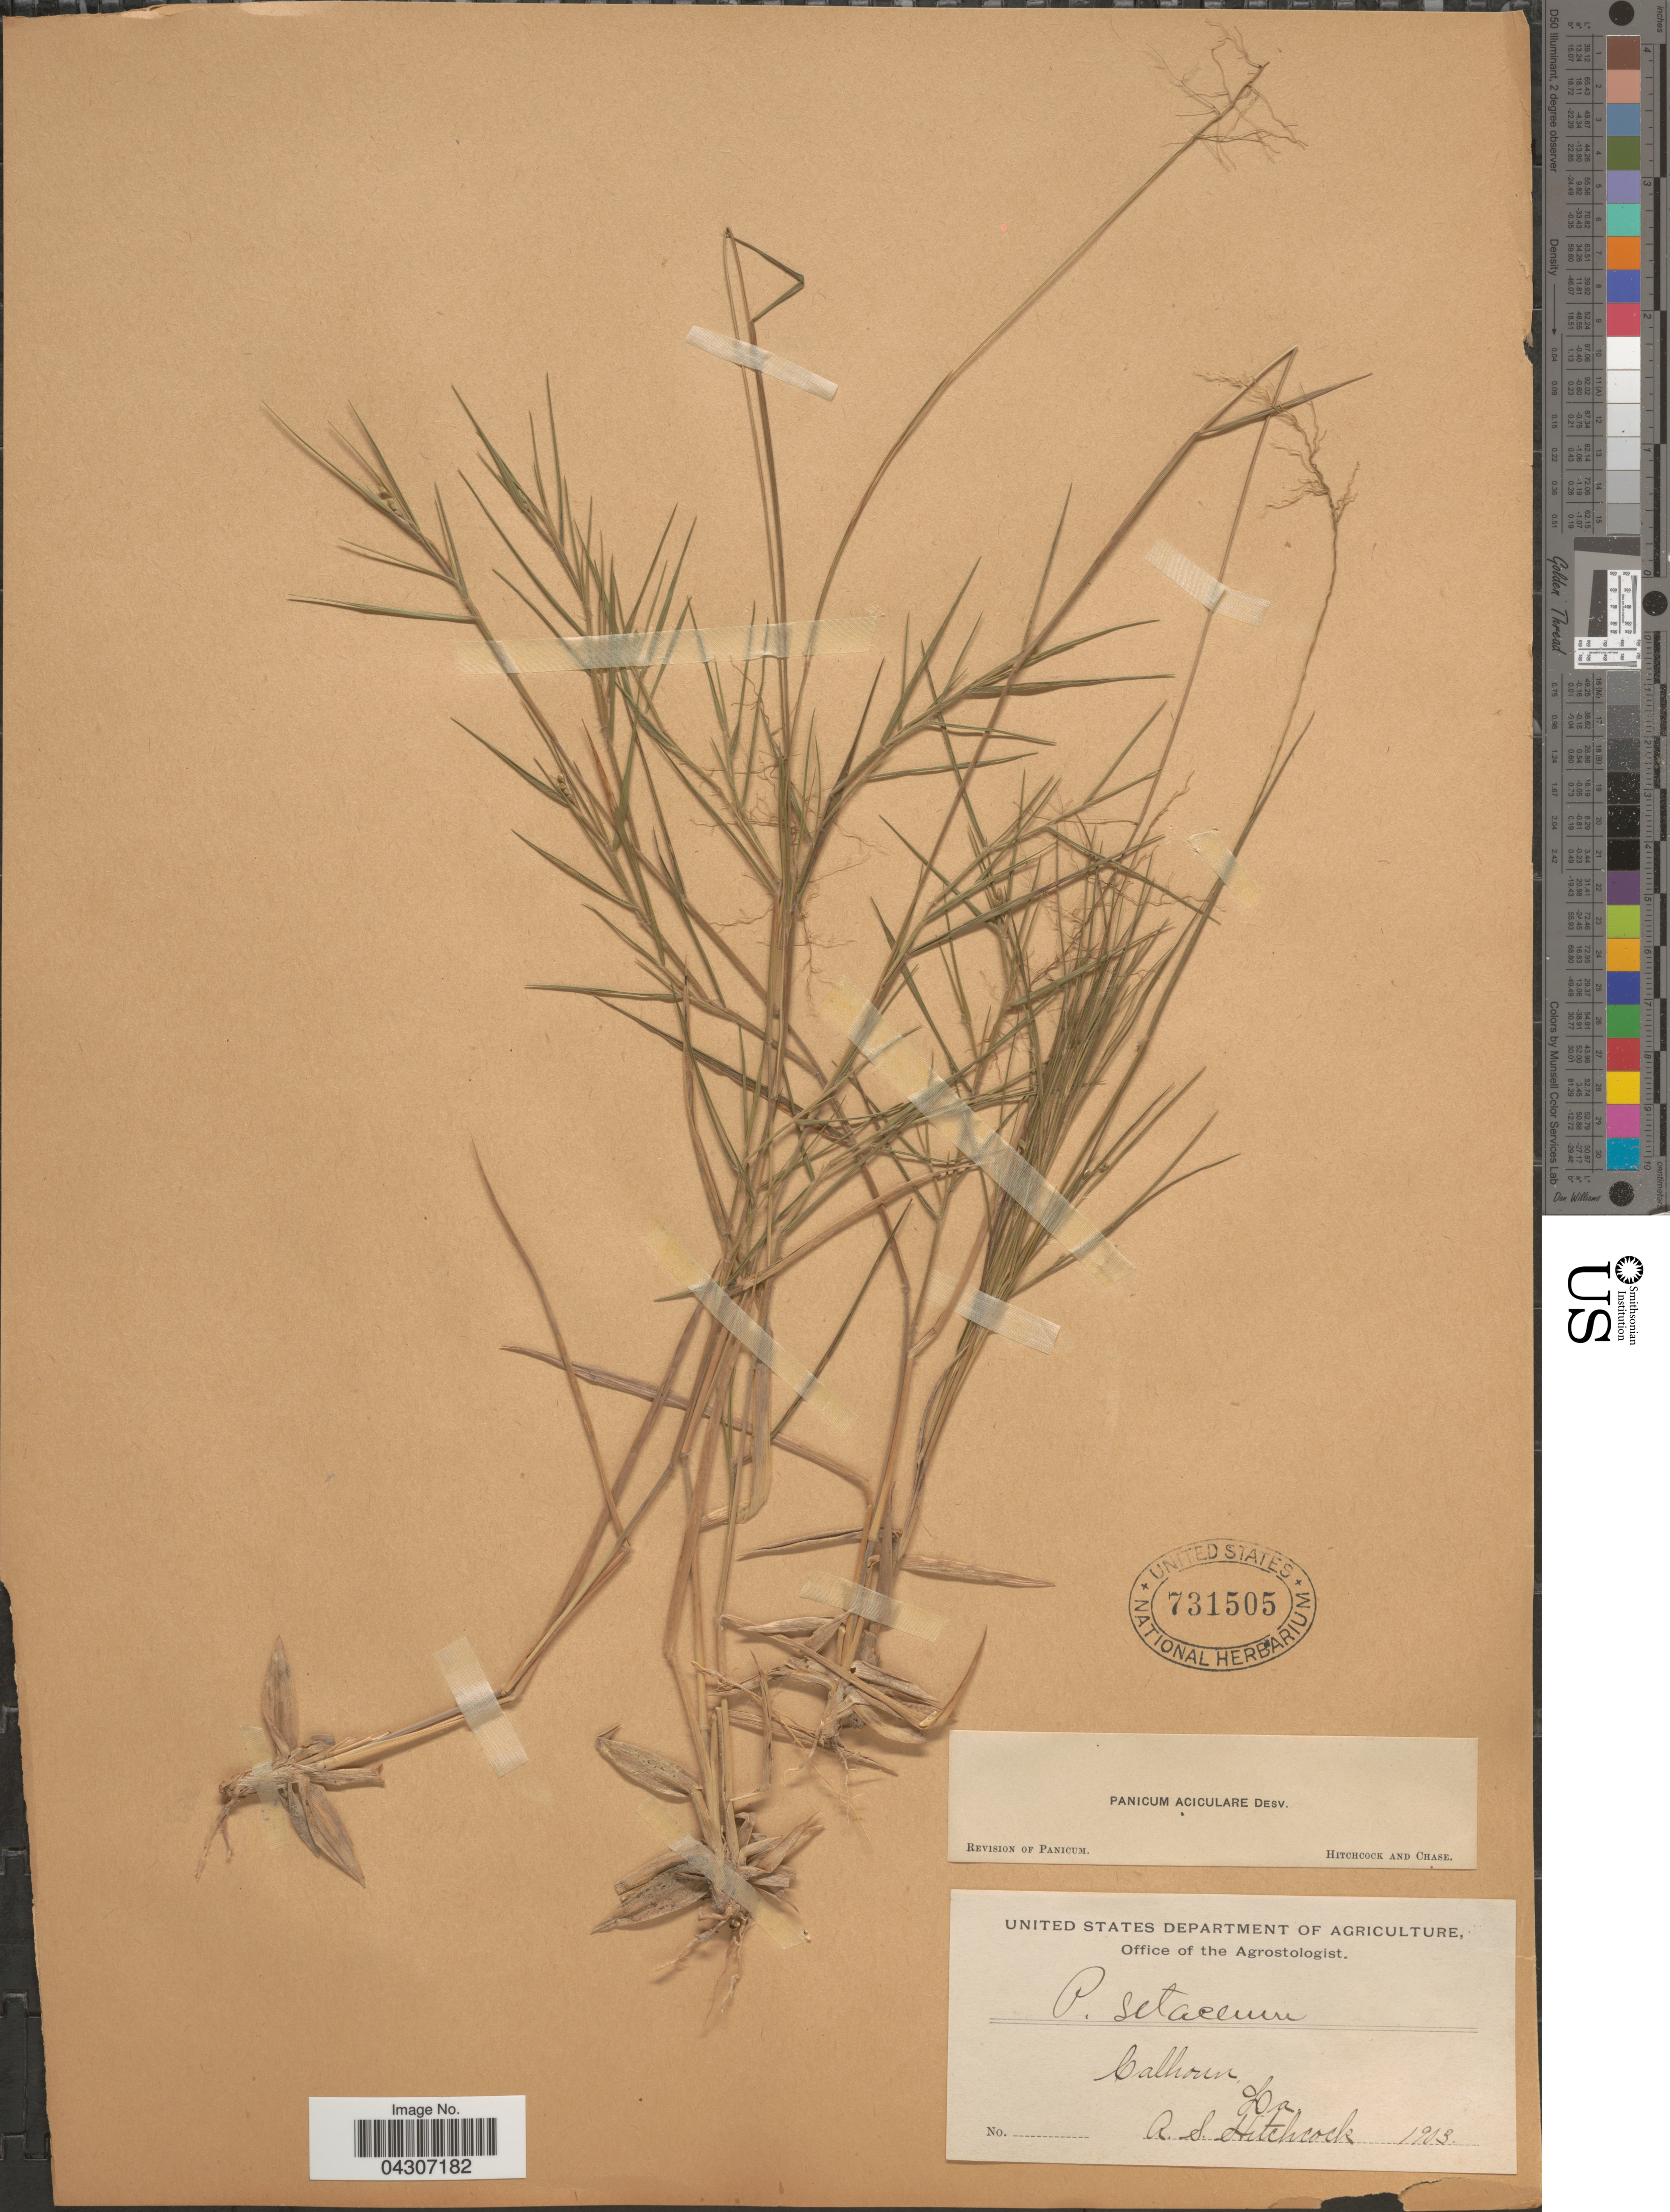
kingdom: Plantae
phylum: Tracheophyta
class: Liliopsida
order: Poales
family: Poaceae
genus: Dichanthelium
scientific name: Dichanthelium aciculare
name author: (Desv. ex Poir.) Gould & C.A. Clark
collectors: A. S. Hitchcock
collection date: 1903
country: United States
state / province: Louisiana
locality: Calhoun.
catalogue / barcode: US 731505